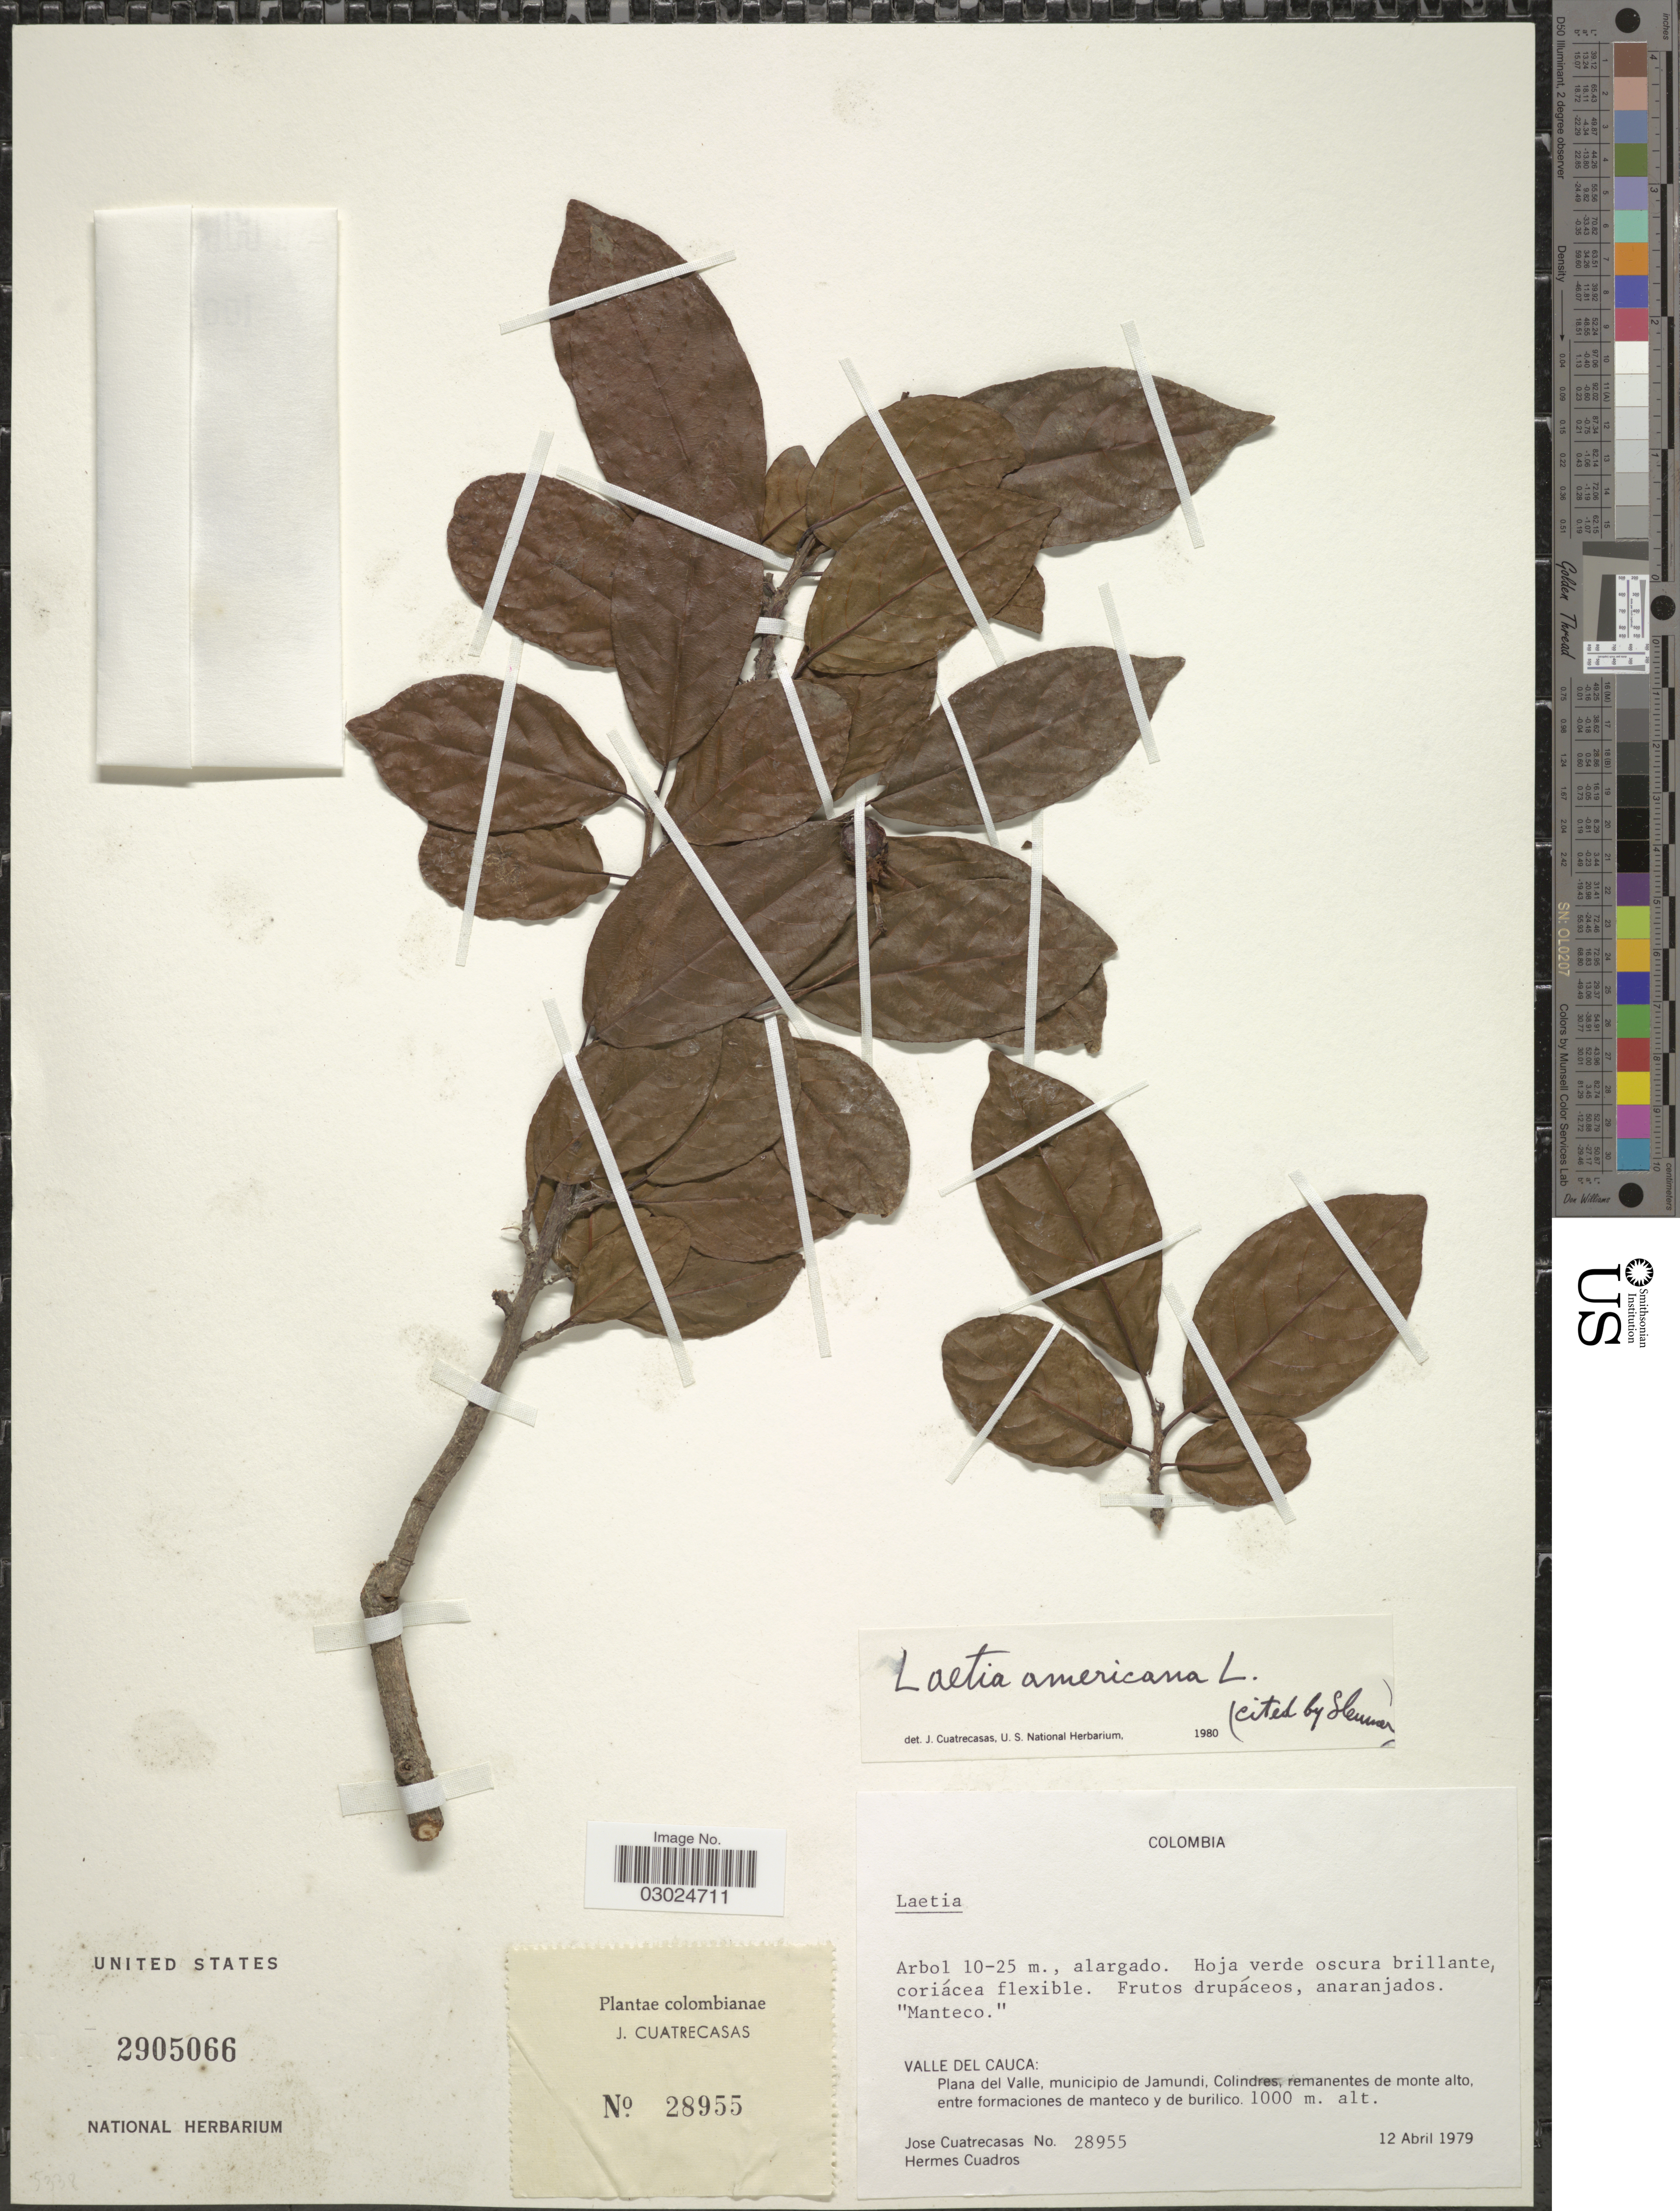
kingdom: Plantae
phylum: Tracheophyta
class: Magnoliopsida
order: Malpighiales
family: Salicaceae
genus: Laetia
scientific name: Laetia americana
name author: L.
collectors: J. Cuatrecasas & H. Cuadros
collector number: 28955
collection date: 1979-04-12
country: Colombia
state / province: Cauca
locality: Valle del Cauca: Plana del Valle, municipio de Jamundi.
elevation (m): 1000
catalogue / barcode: US 2905066